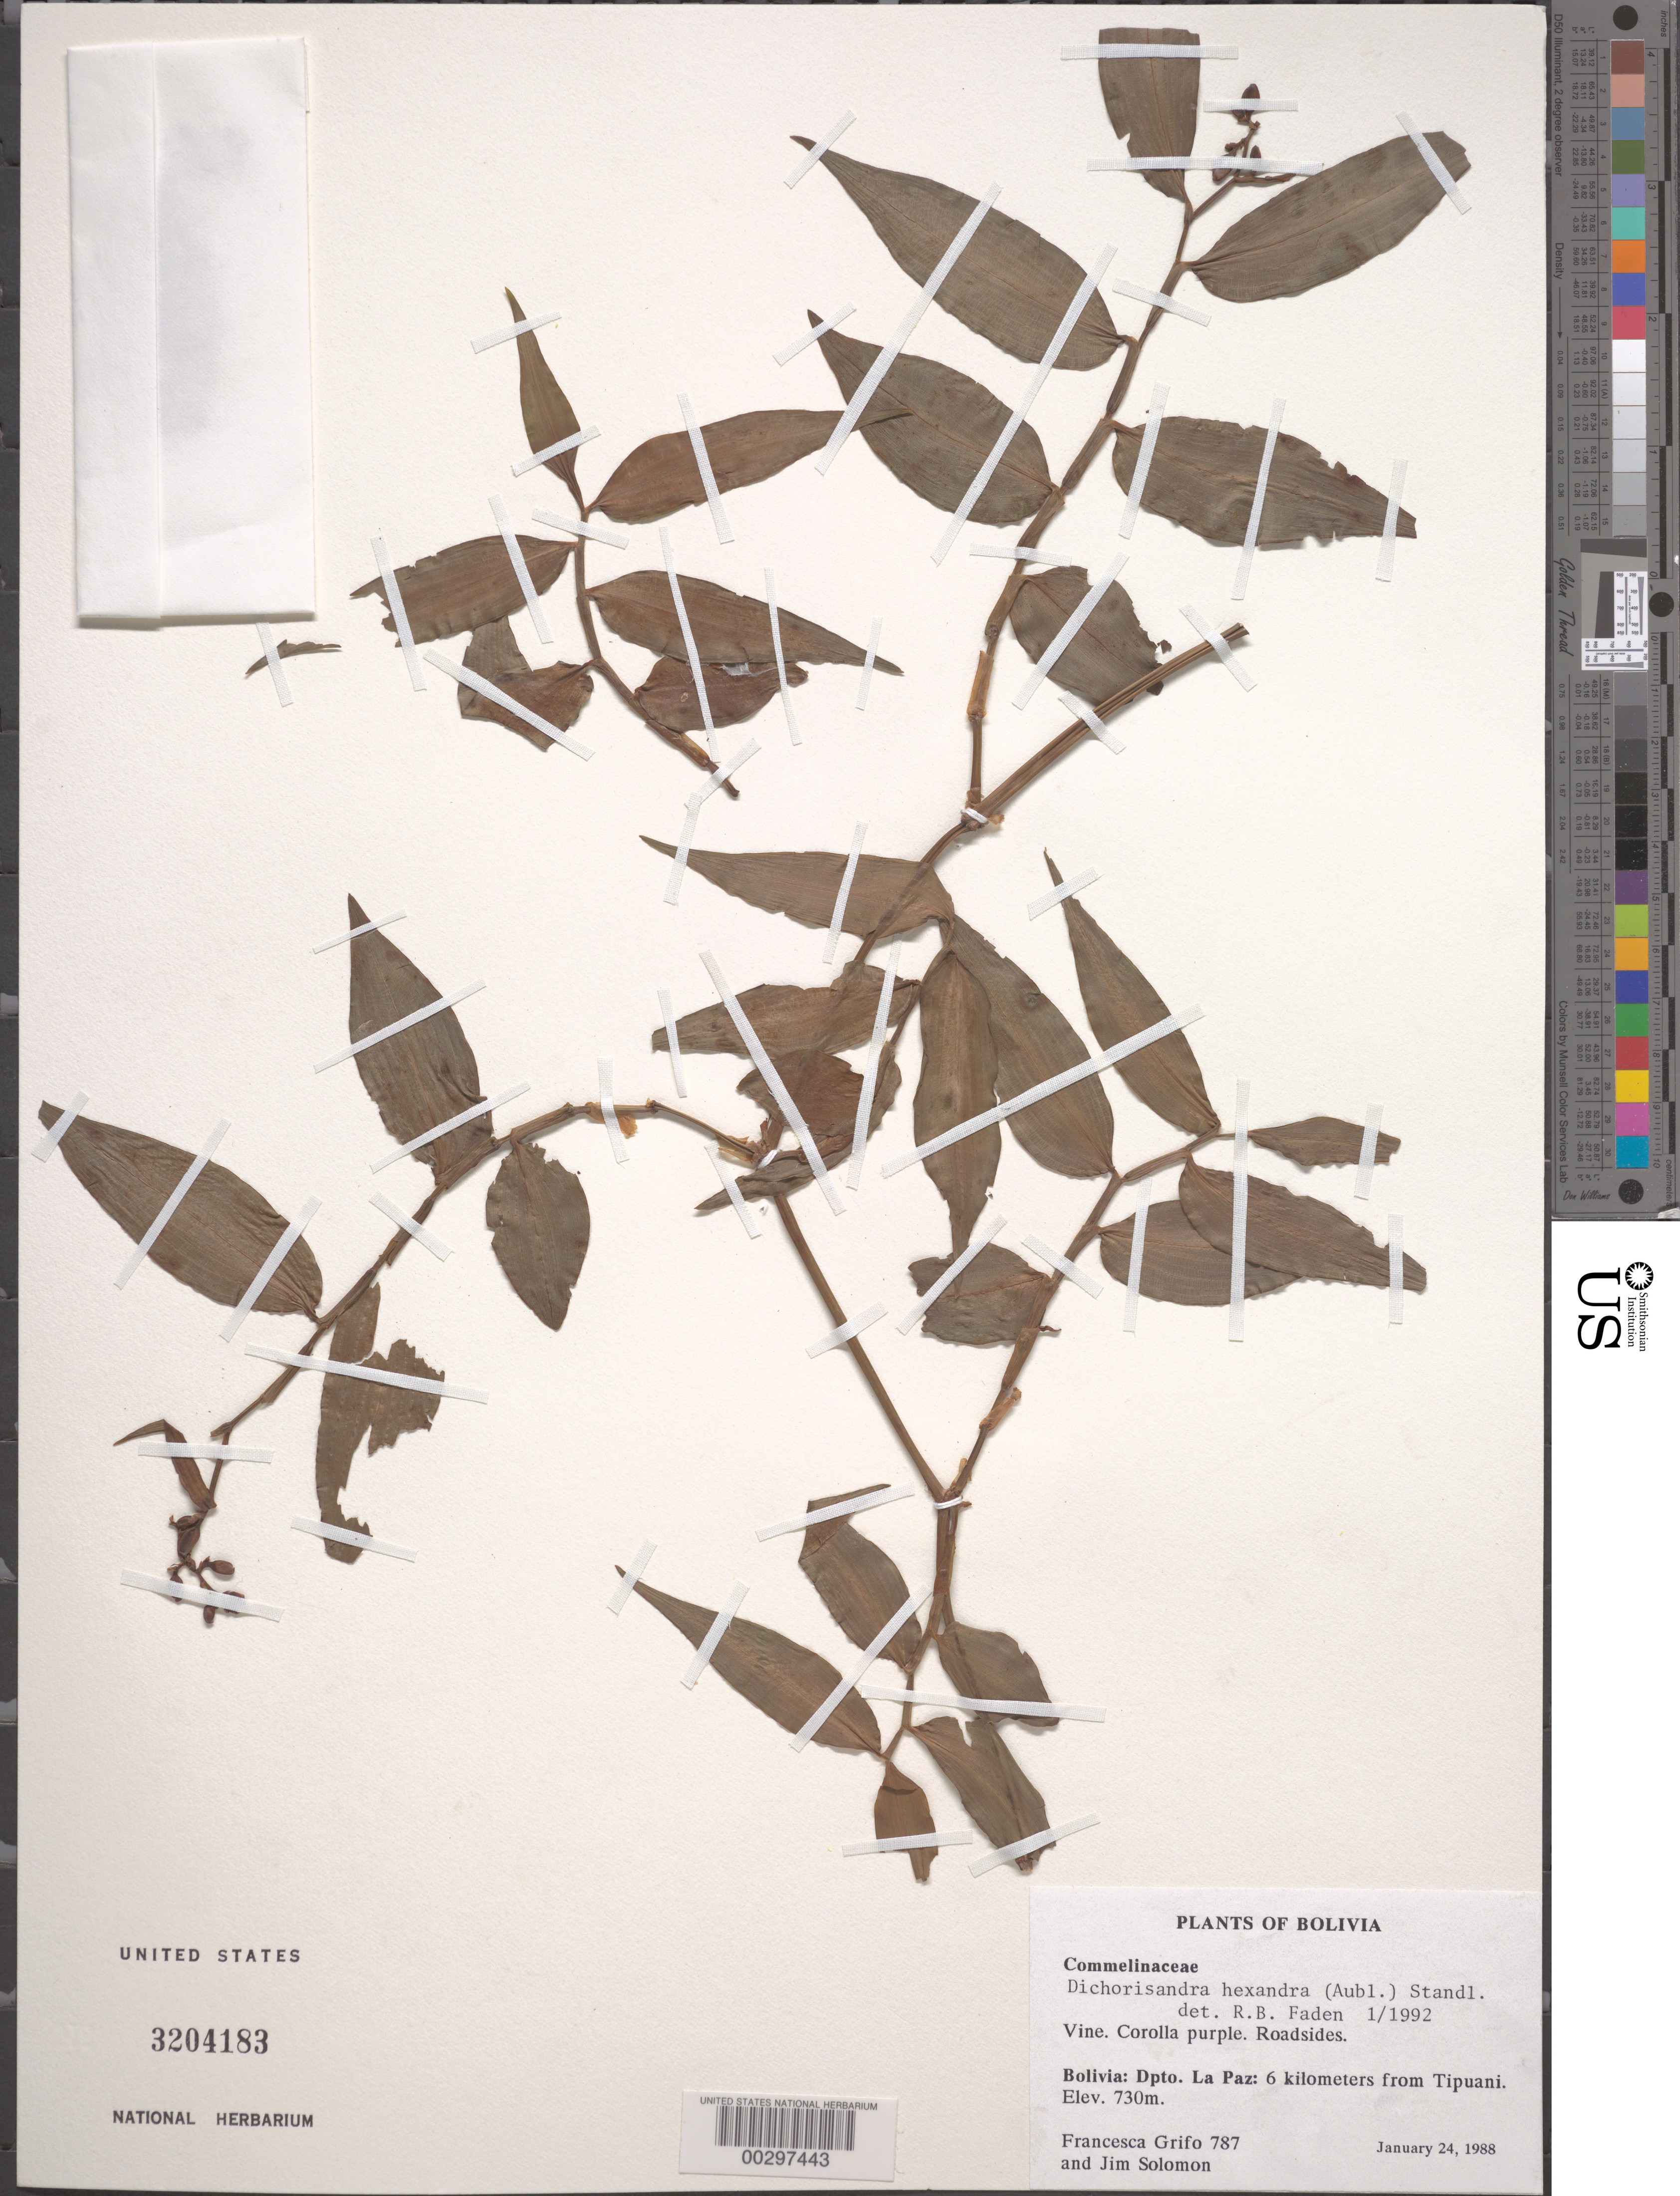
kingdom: Plantae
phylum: Tracheophyta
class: Liliopsida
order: Commelinales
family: Commelinaceae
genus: Dichorisandra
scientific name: Dichorisandra hexandra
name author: (Aubl.) Standl.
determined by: Faden, Robert B., (US), Smithsonian Institution - National Museum of Natural History (UNITED STATES)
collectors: F. Grifo & J. C. Solomon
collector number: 787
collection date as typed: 24 Jan 1988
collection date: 1988-01-24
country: Bolivia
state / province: La Paz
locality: Tipuani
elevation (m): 730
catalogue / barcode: US 3204183